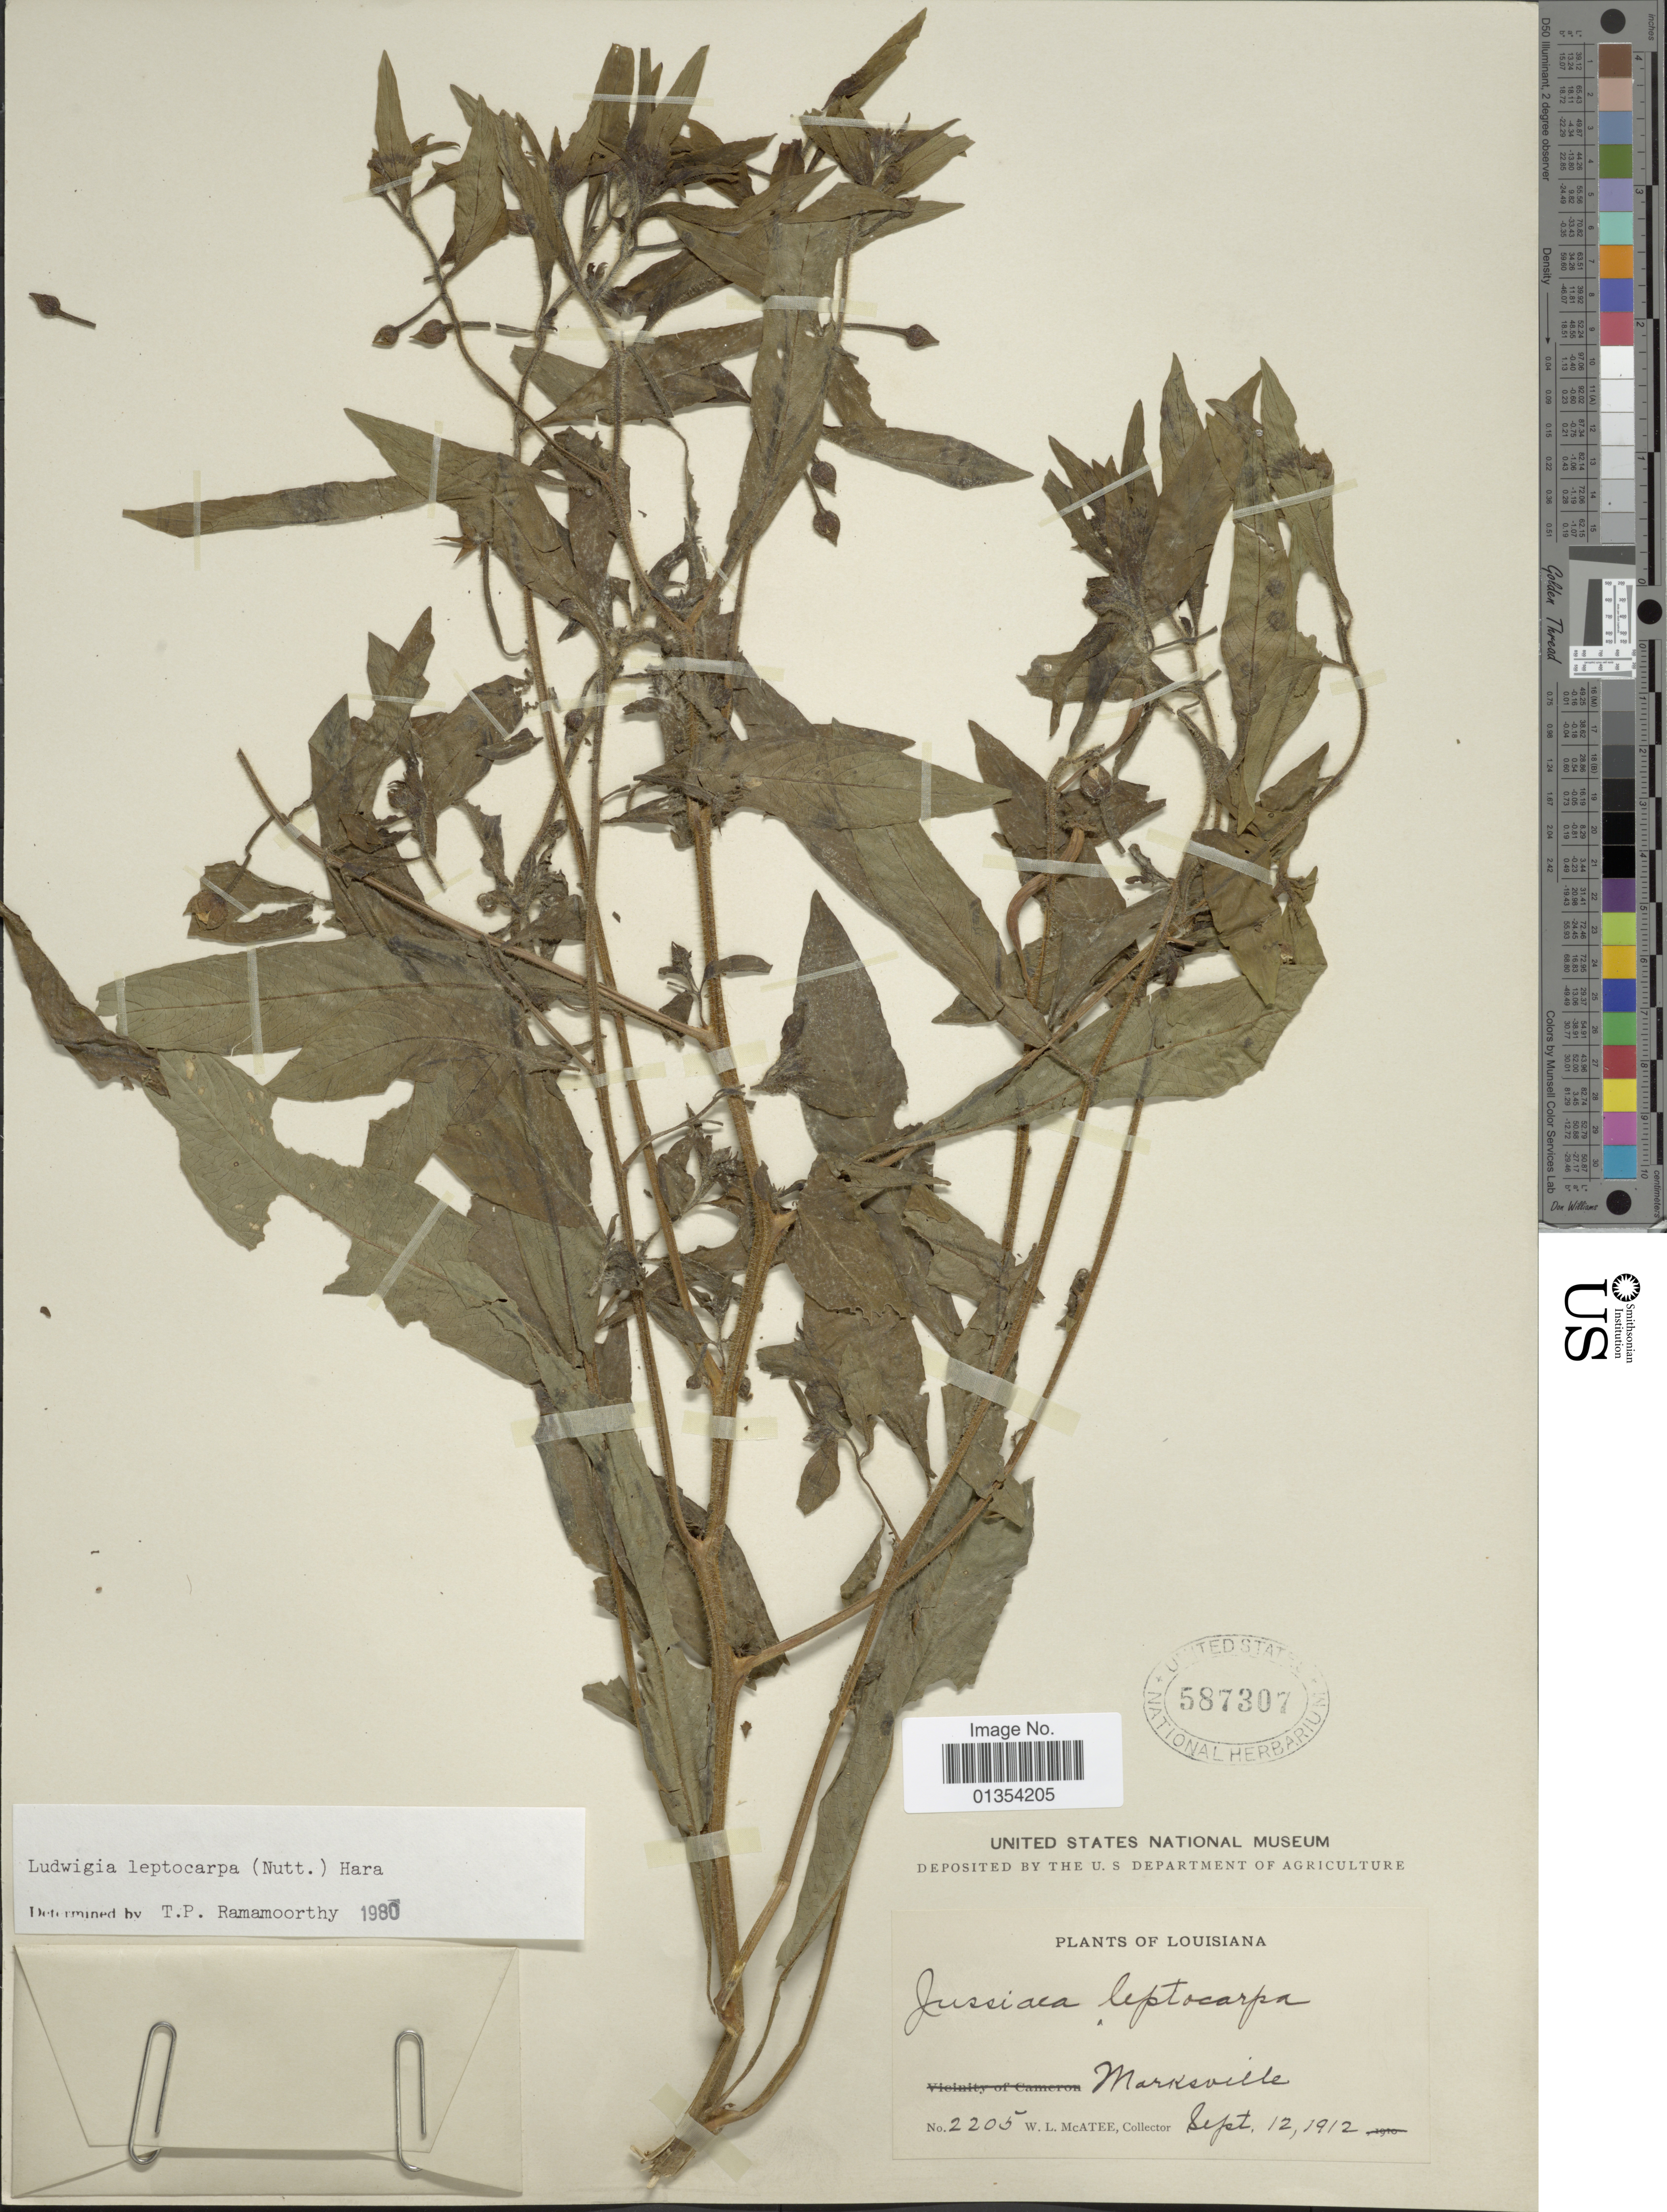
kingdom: Plantae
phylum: Tracheophyta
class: Magnoliopsida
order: Myrtales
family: Onagraceae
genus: Ludwigia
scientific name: Ludwigia leptocarpa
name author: (Nutt.) H. Hara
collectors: W. McAtee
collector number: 2205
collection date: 1912-09-12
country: United States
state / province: Louisiana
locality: Marksville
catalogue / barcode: US 587307